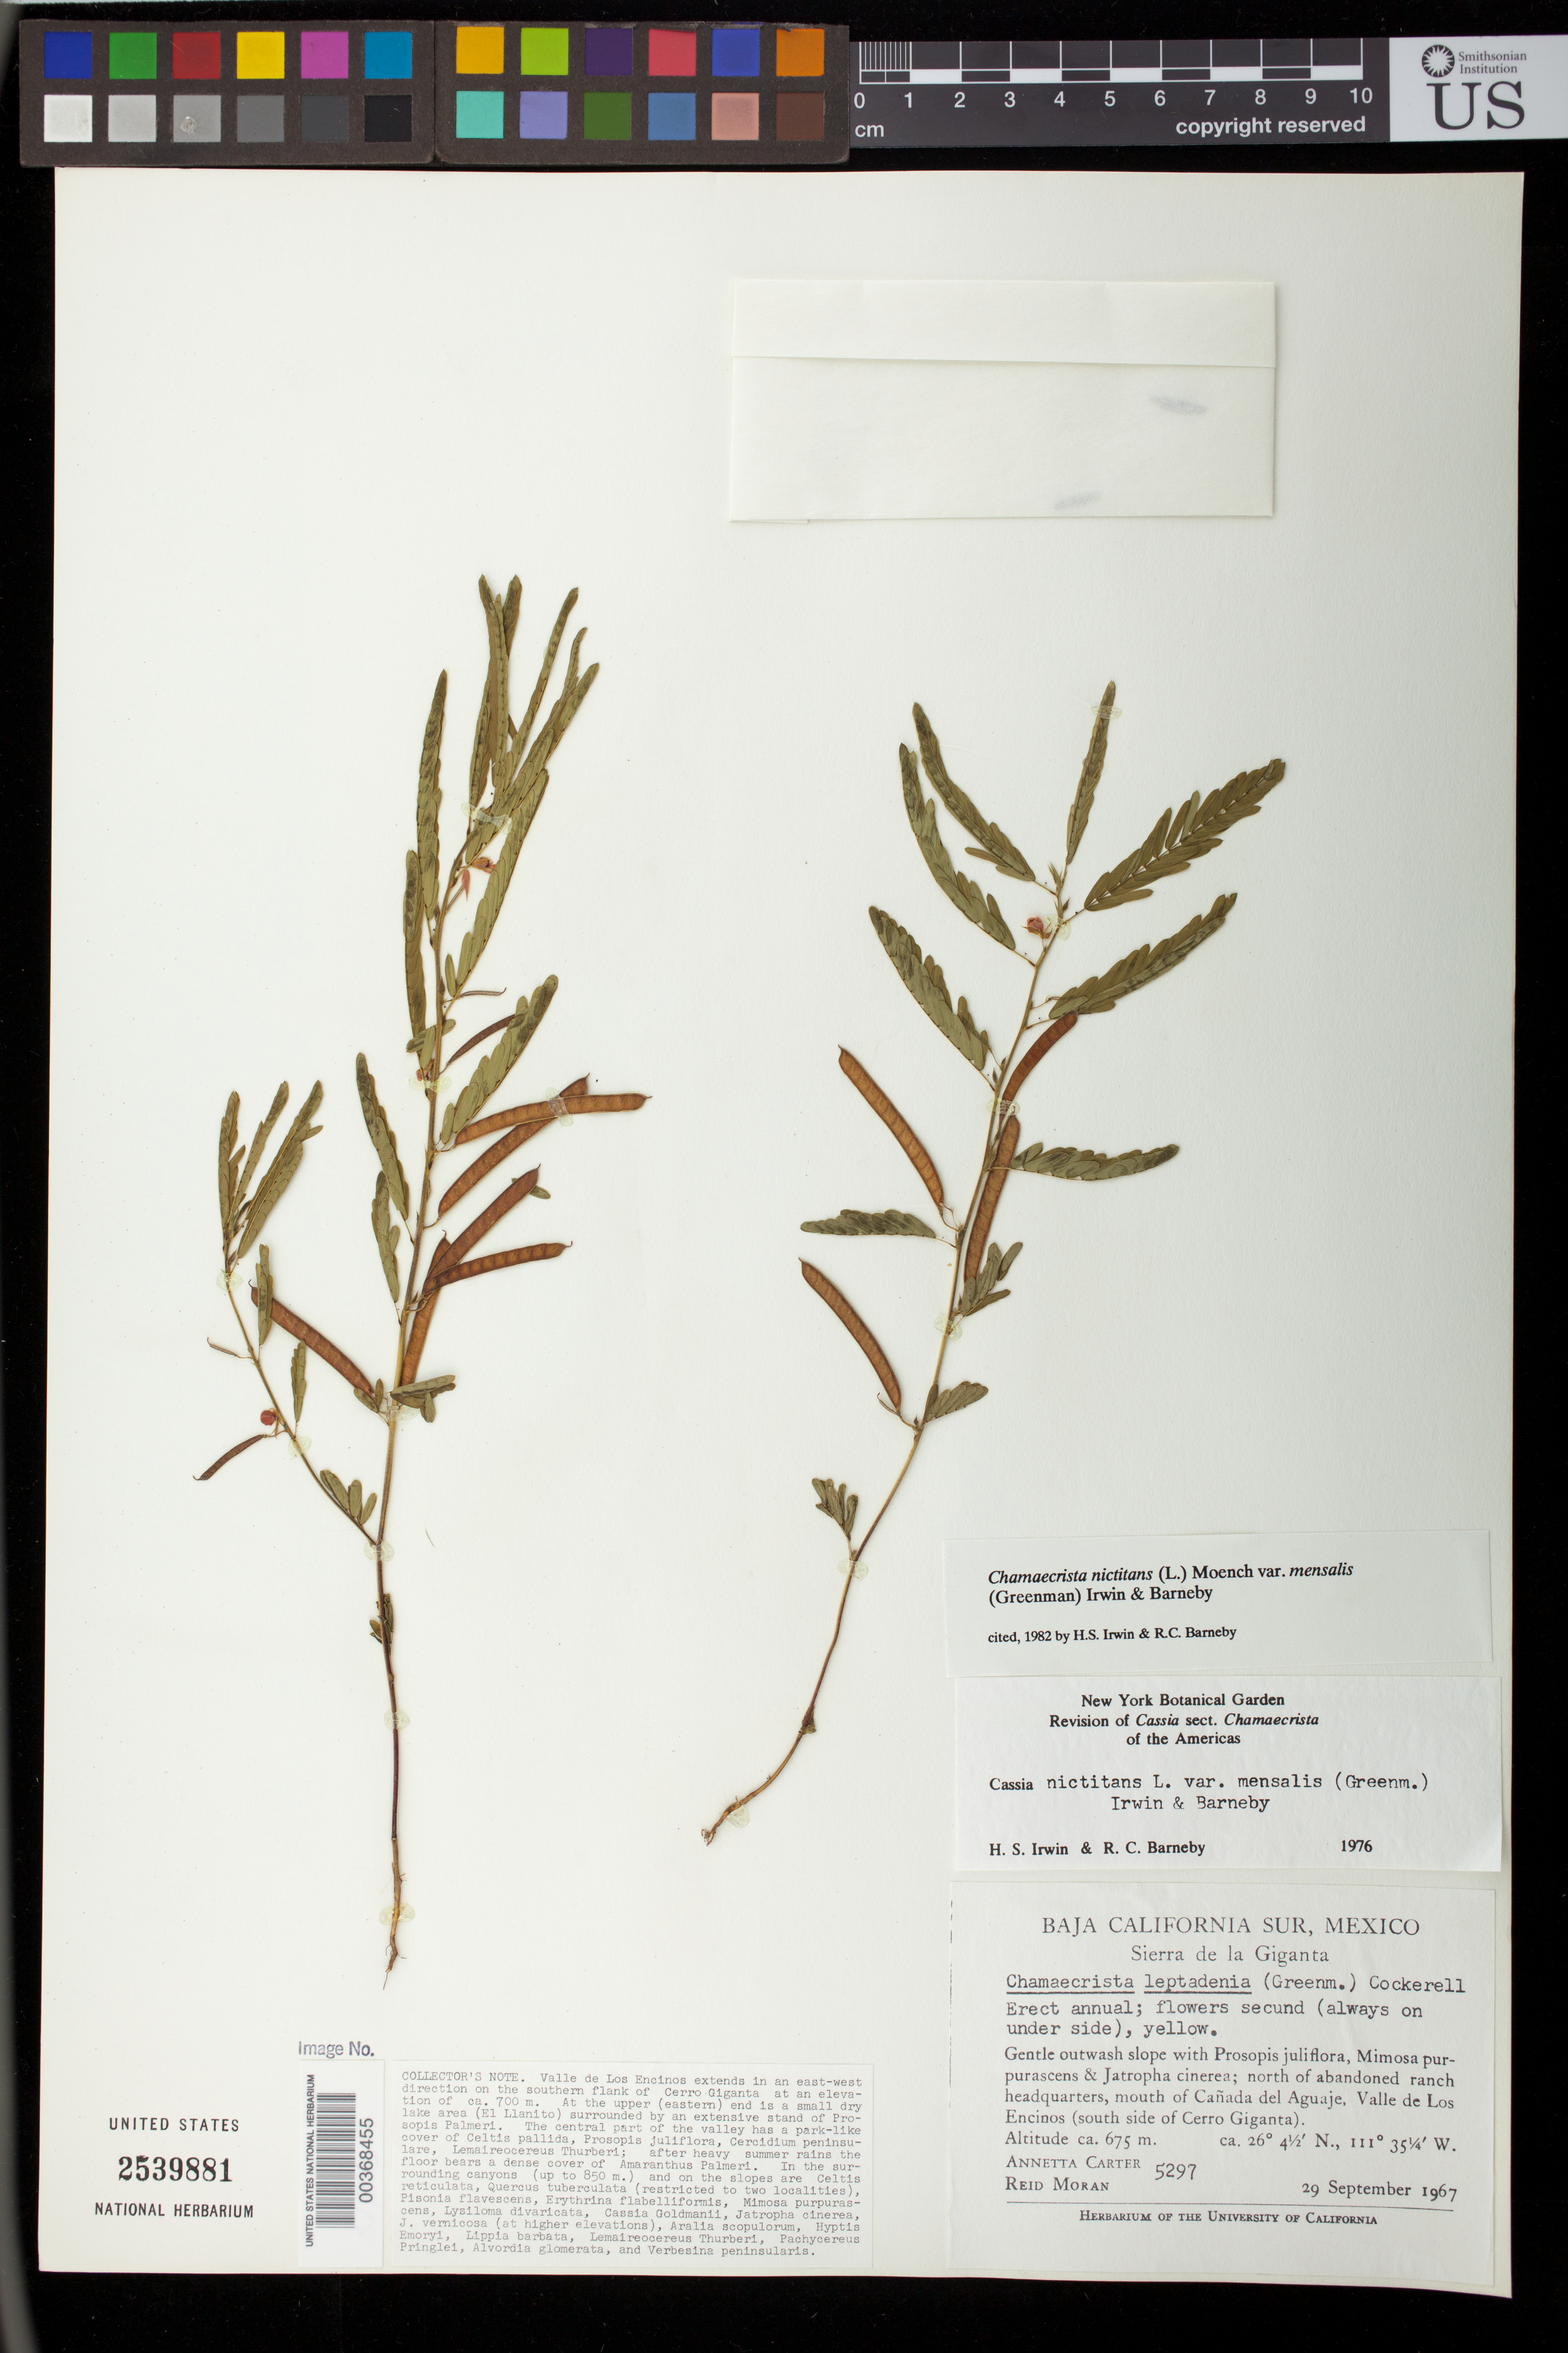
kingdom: Plantae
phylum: Tracheophyta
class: Magnoliopsida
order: Fabales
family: Fabaceae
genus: Chamaecrista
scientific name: Chamaecrista nictitans var. mensalis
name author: (Greenm.) H.S. Irwin & Barneby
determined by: Irwin, Howard S.; Barneby, R. C.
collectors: A. M. Carter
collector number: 5297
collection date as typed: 29 Sep 1967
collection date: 1967-09-29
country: Mexico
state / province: Baja California Sur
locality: N of abandoned ranch headquarters, mouth Canada del Aguaje, Valle de Los Encinos, S side of Cerro Giganta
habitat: Gentle outwash slope with Prosopis juliflora, Mimosa purpurascens & Jatropha cinerea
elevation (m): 675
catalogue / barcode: US 2539881